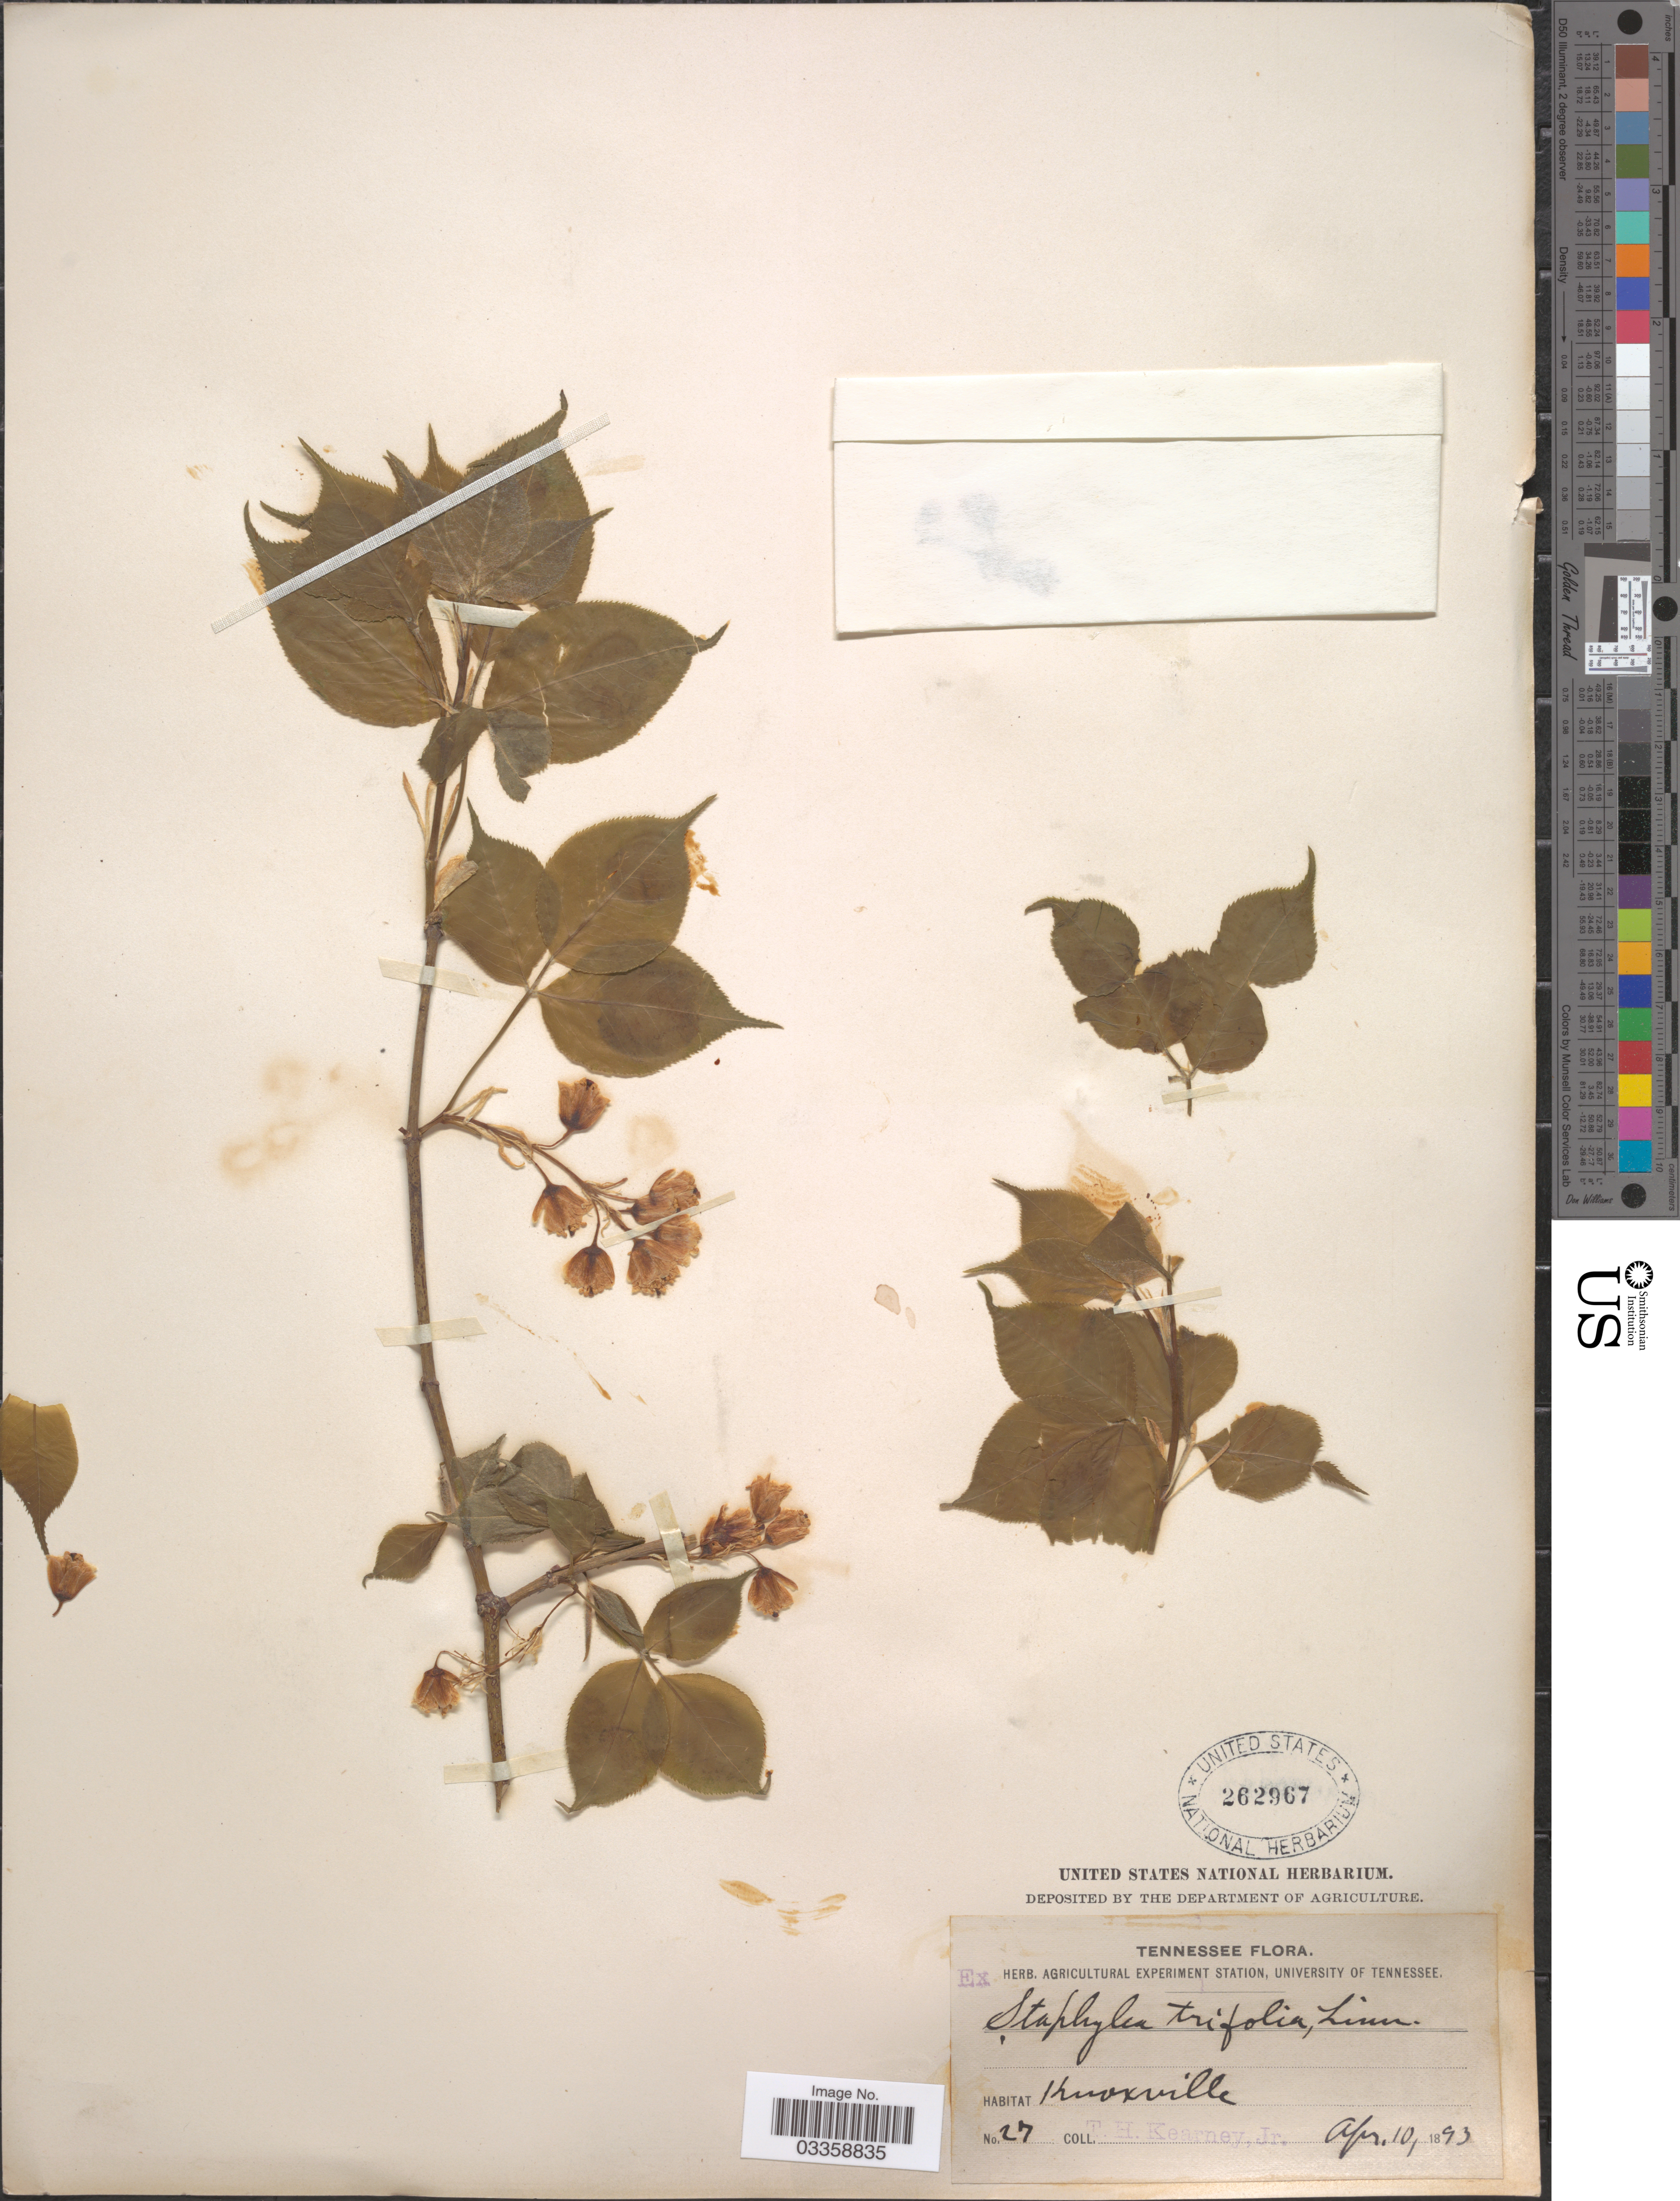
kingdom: Plantae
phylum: Tracheophyta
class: Magnoliopsida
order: Crossosomatales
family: Staphyleaceae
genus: Staphylea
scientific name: Staphylea trifolia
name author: L.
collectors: T. H. Kearney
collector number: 27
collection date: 1893-04-10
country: United States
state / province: Tennessee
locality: Knoxville.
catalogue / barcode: US 262967